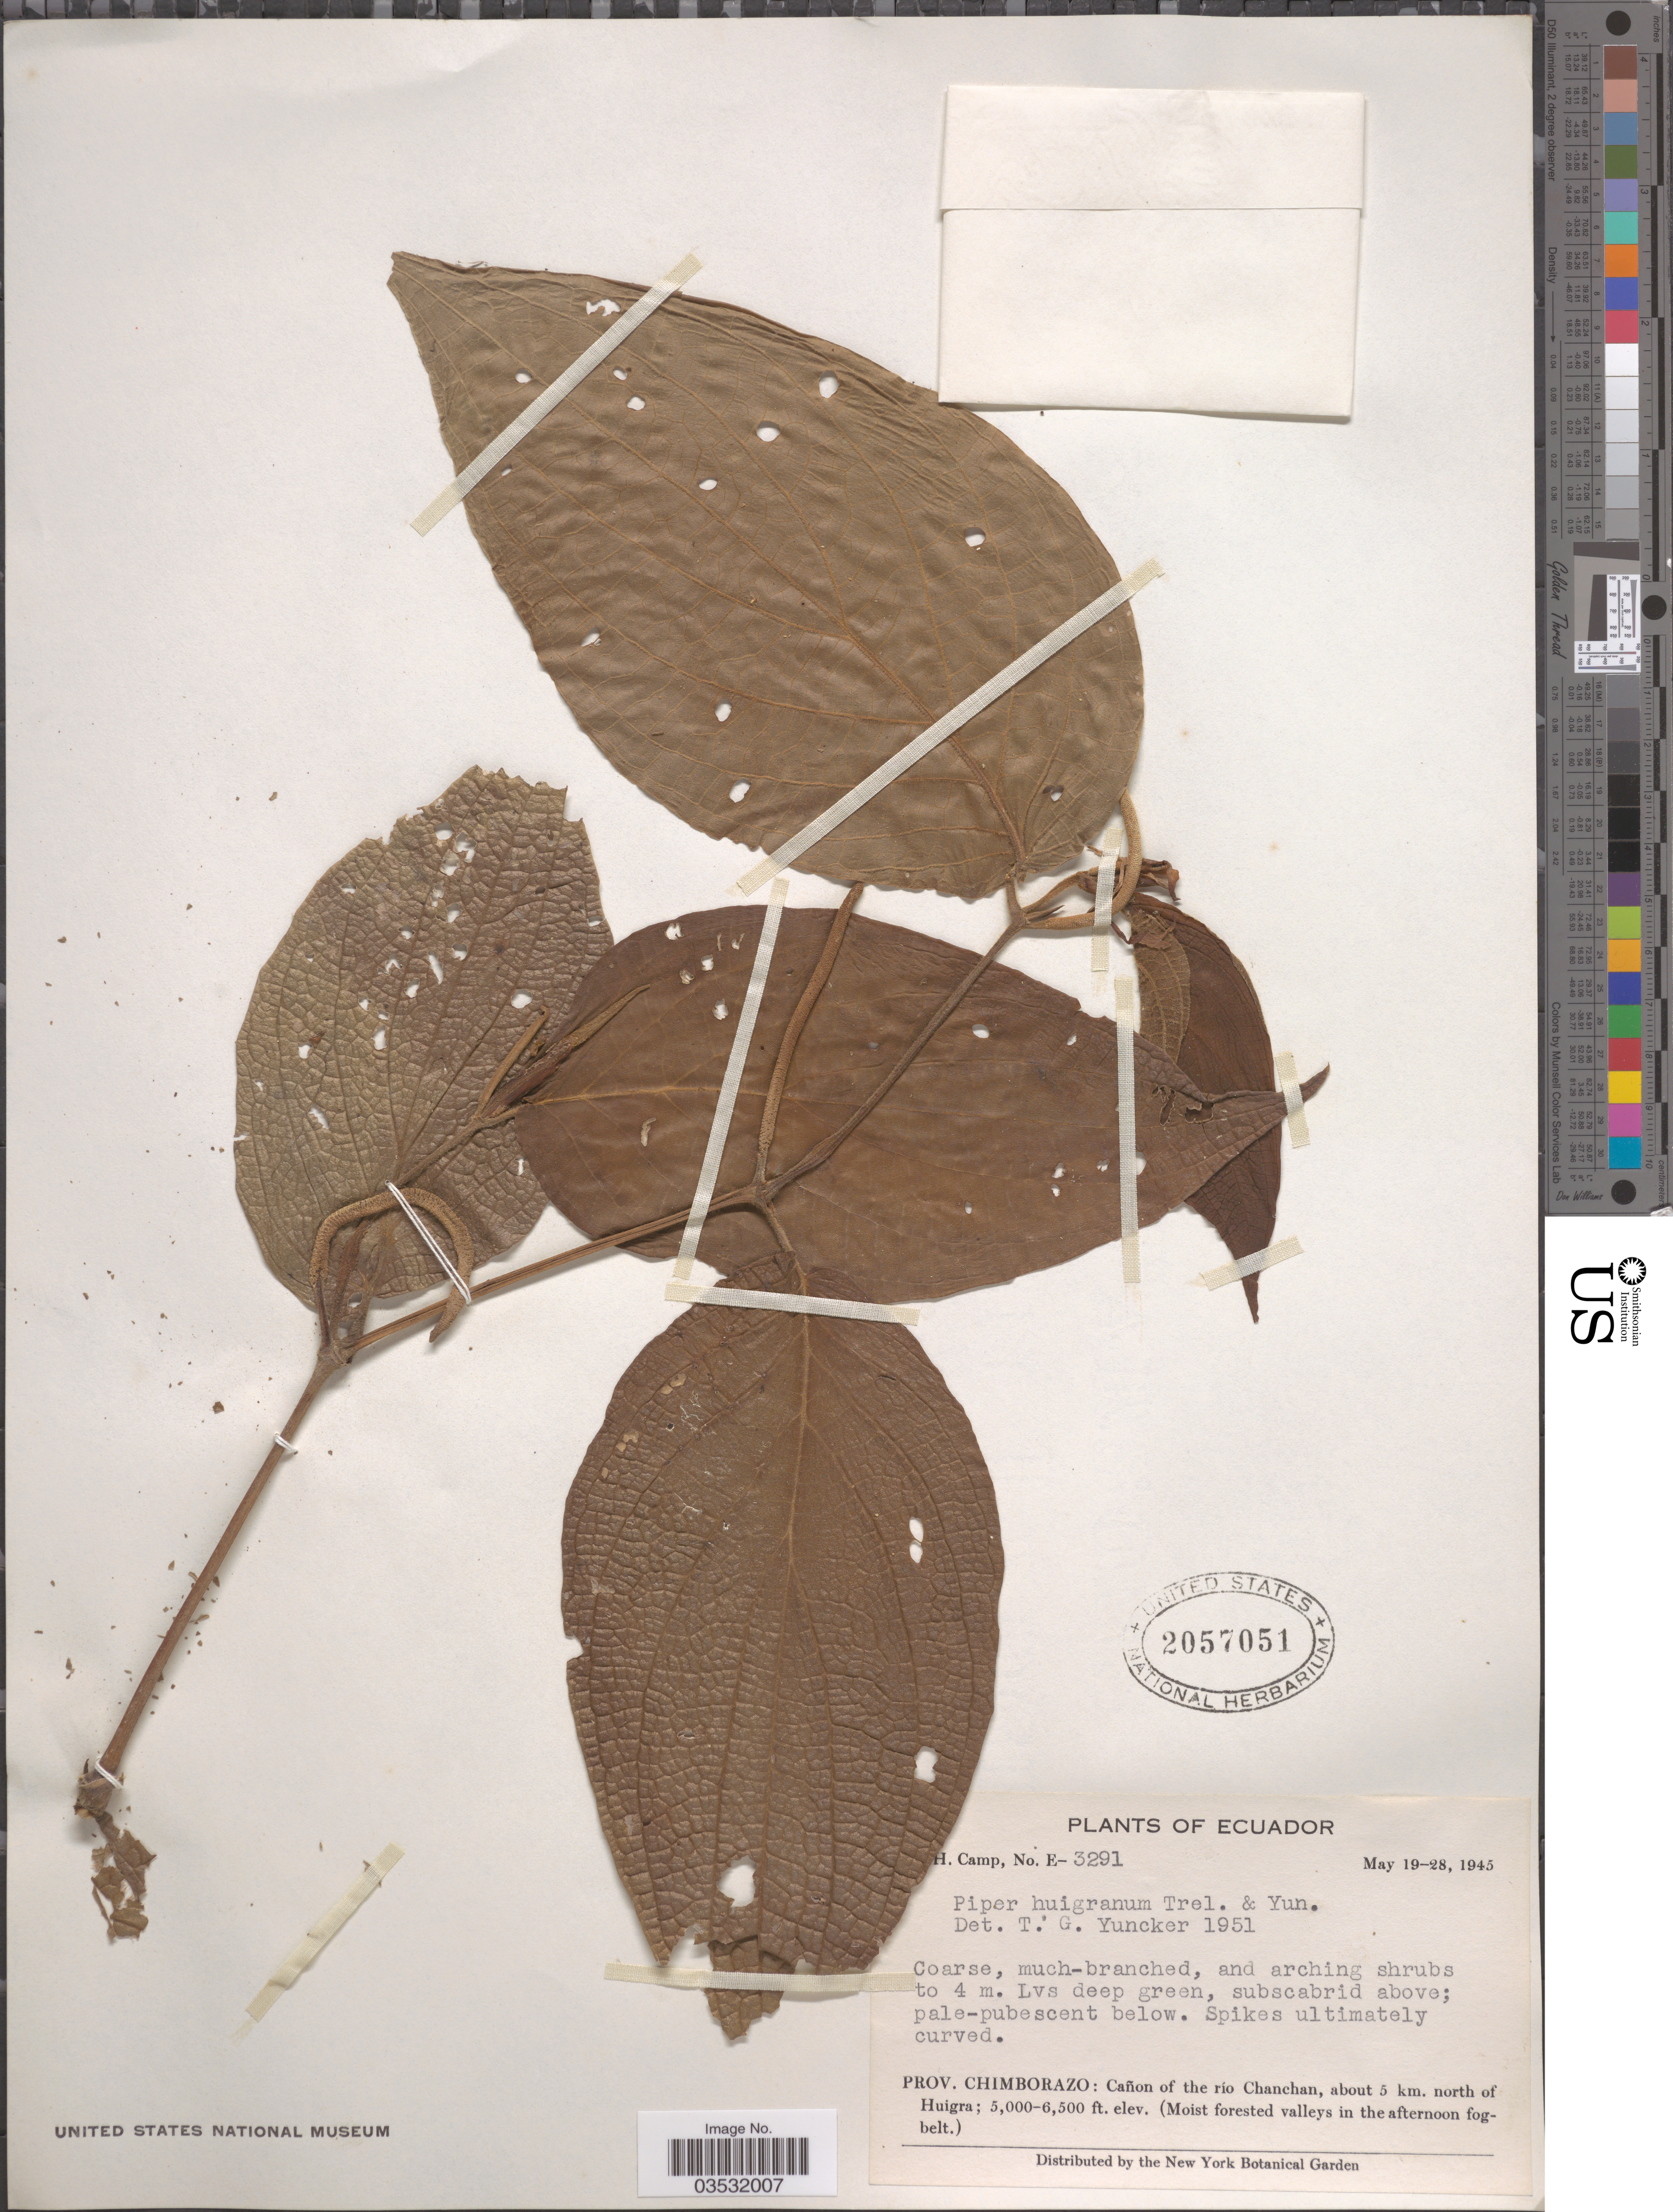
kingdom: Plantae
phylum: Tracheophyta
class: Magnoliopsida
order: Piperales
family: Piperaceae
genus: Piper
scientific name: Piper huigranum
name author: Trel. & Yunck.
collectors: W. H. Camp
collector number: E-3291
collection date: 1945-05-19/1945-05-28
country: Ecuador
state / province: Chimborazo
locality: Cañon of the río Chanchan, about 5 km. north of Huigra.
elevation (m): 1524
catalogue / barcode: US 2057051